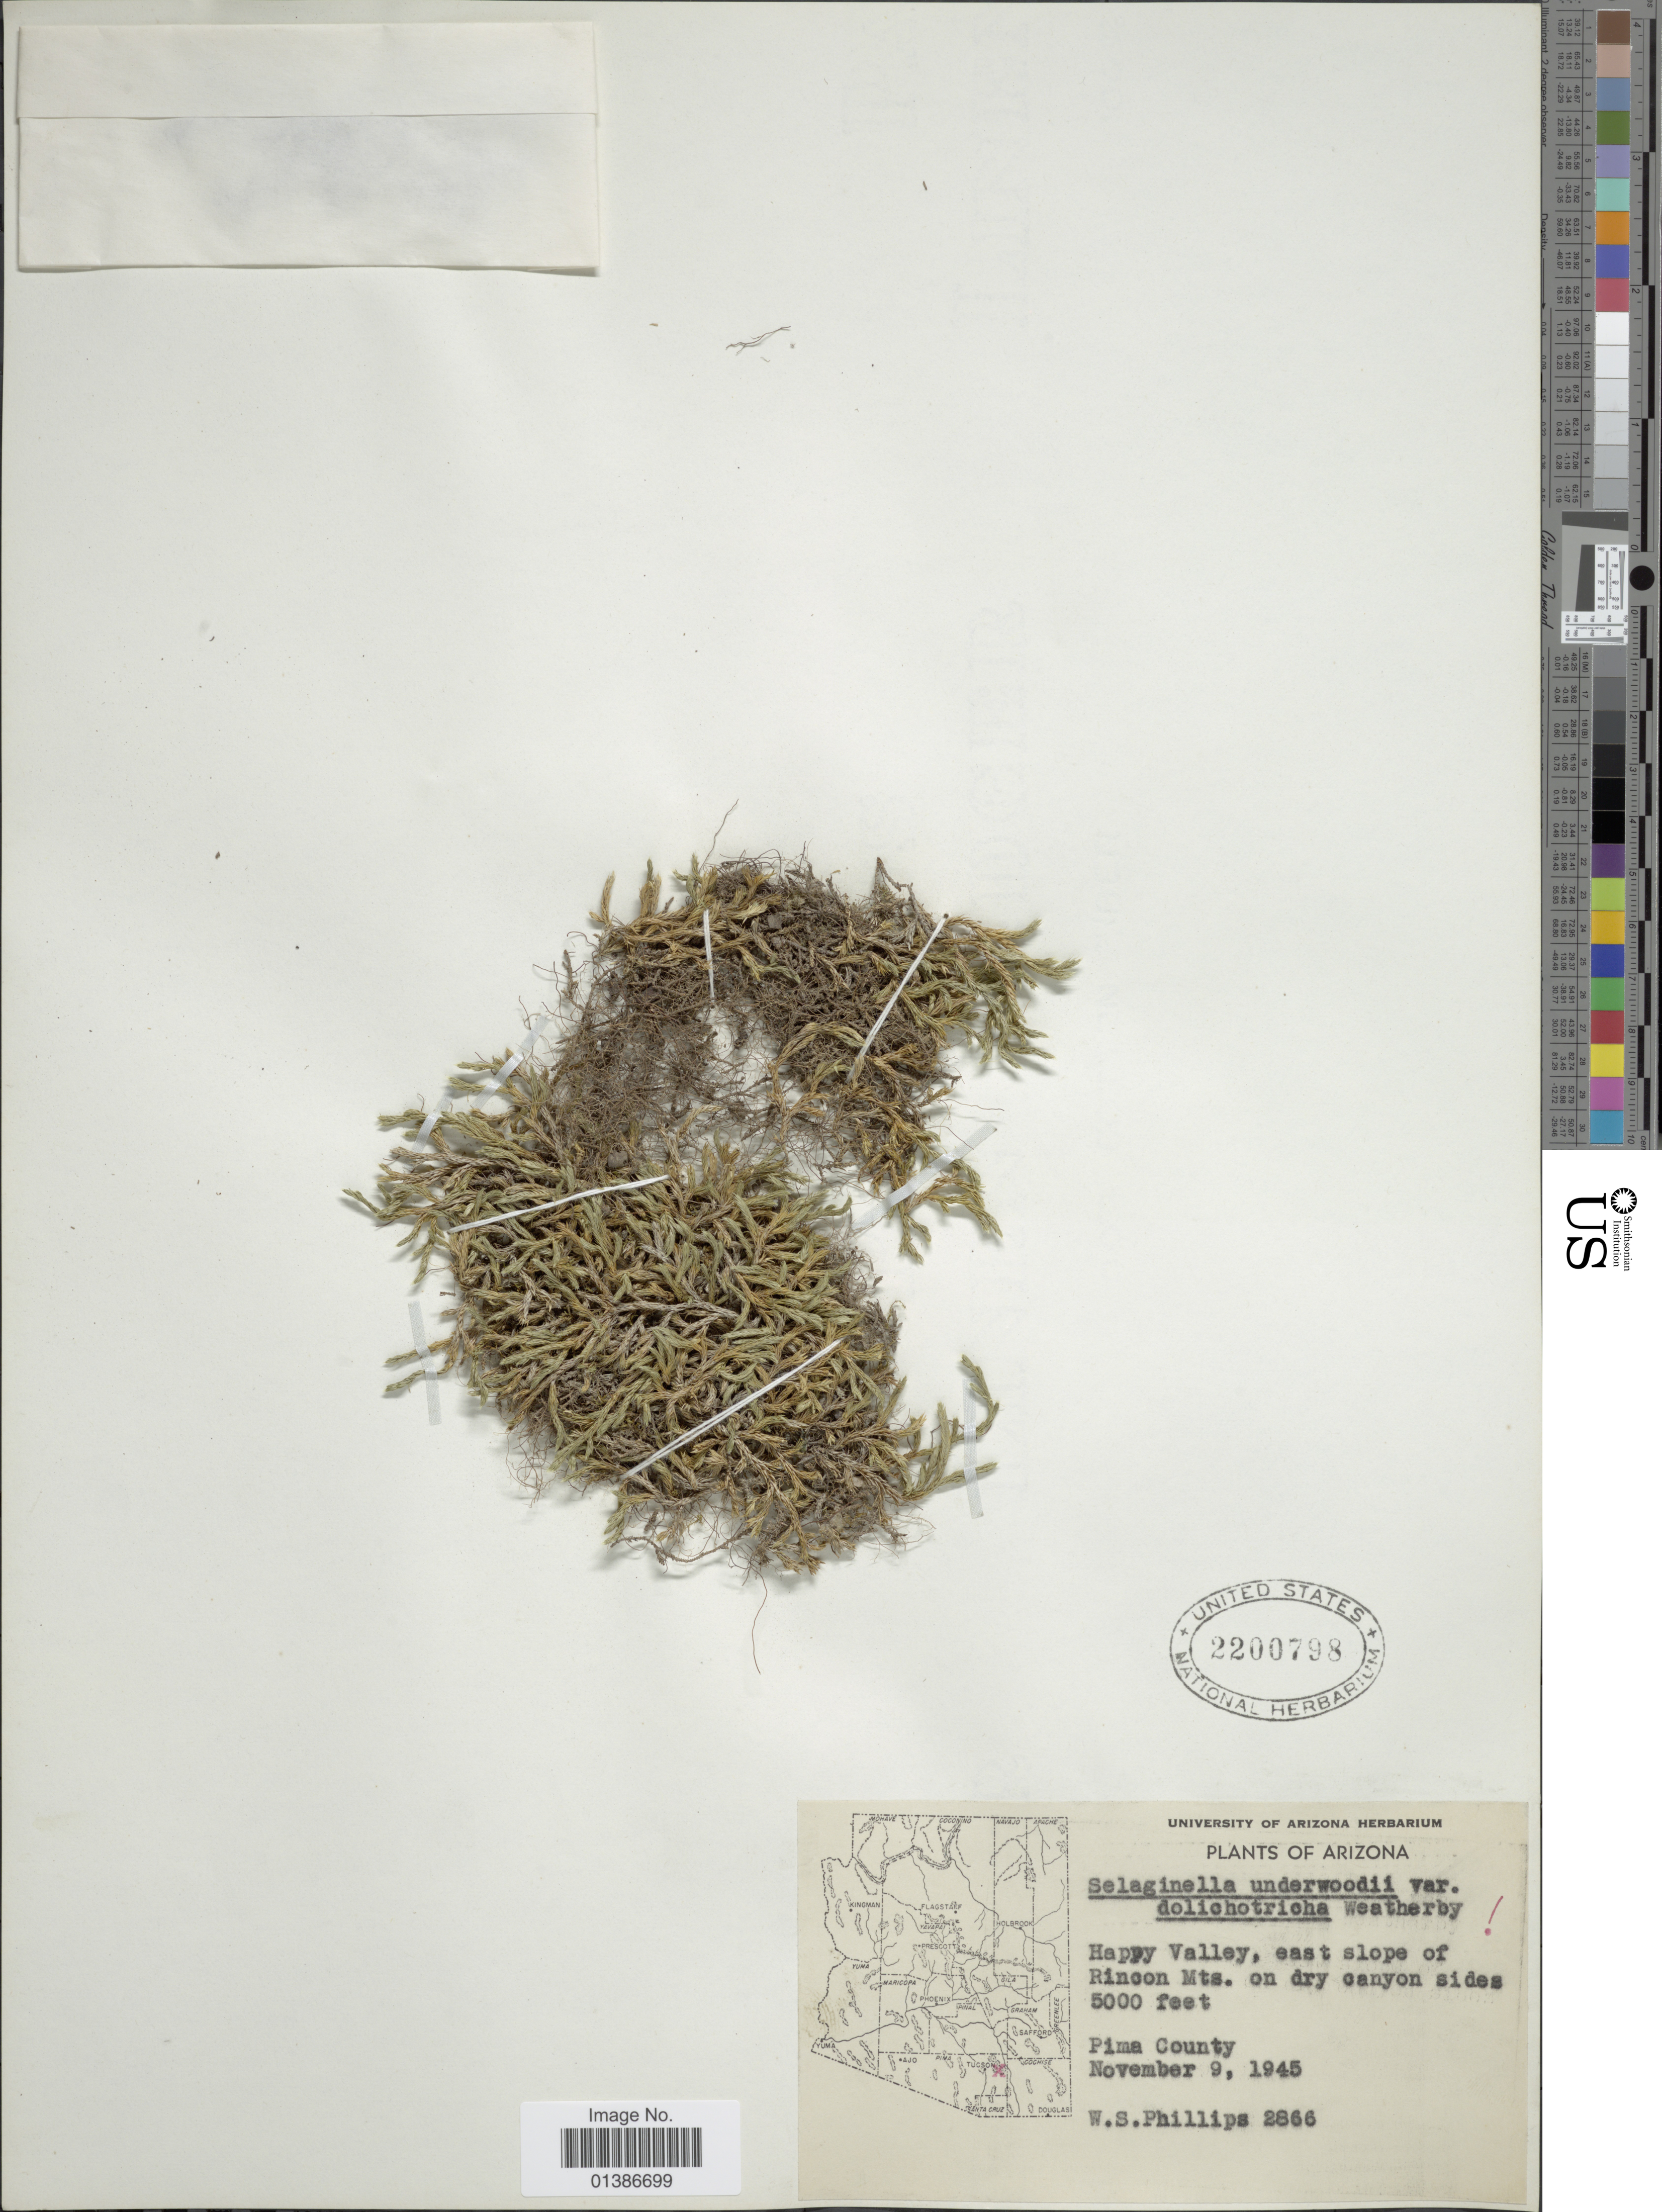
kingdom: Plantae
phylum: Tracheophyta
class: Lycopodiopsida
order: Selaginellales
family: Selaginellaceae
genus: Selaginella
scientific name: Selaginella underwoodii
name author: Hieron.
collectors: W. S. Phillips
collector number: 2866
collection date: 1945-11-09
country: United States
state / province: Arizona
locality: Happy Valley, east slope of Rincon Mts. on dry canyon sides, Pima County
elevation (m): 1524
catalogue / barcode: US 2200798